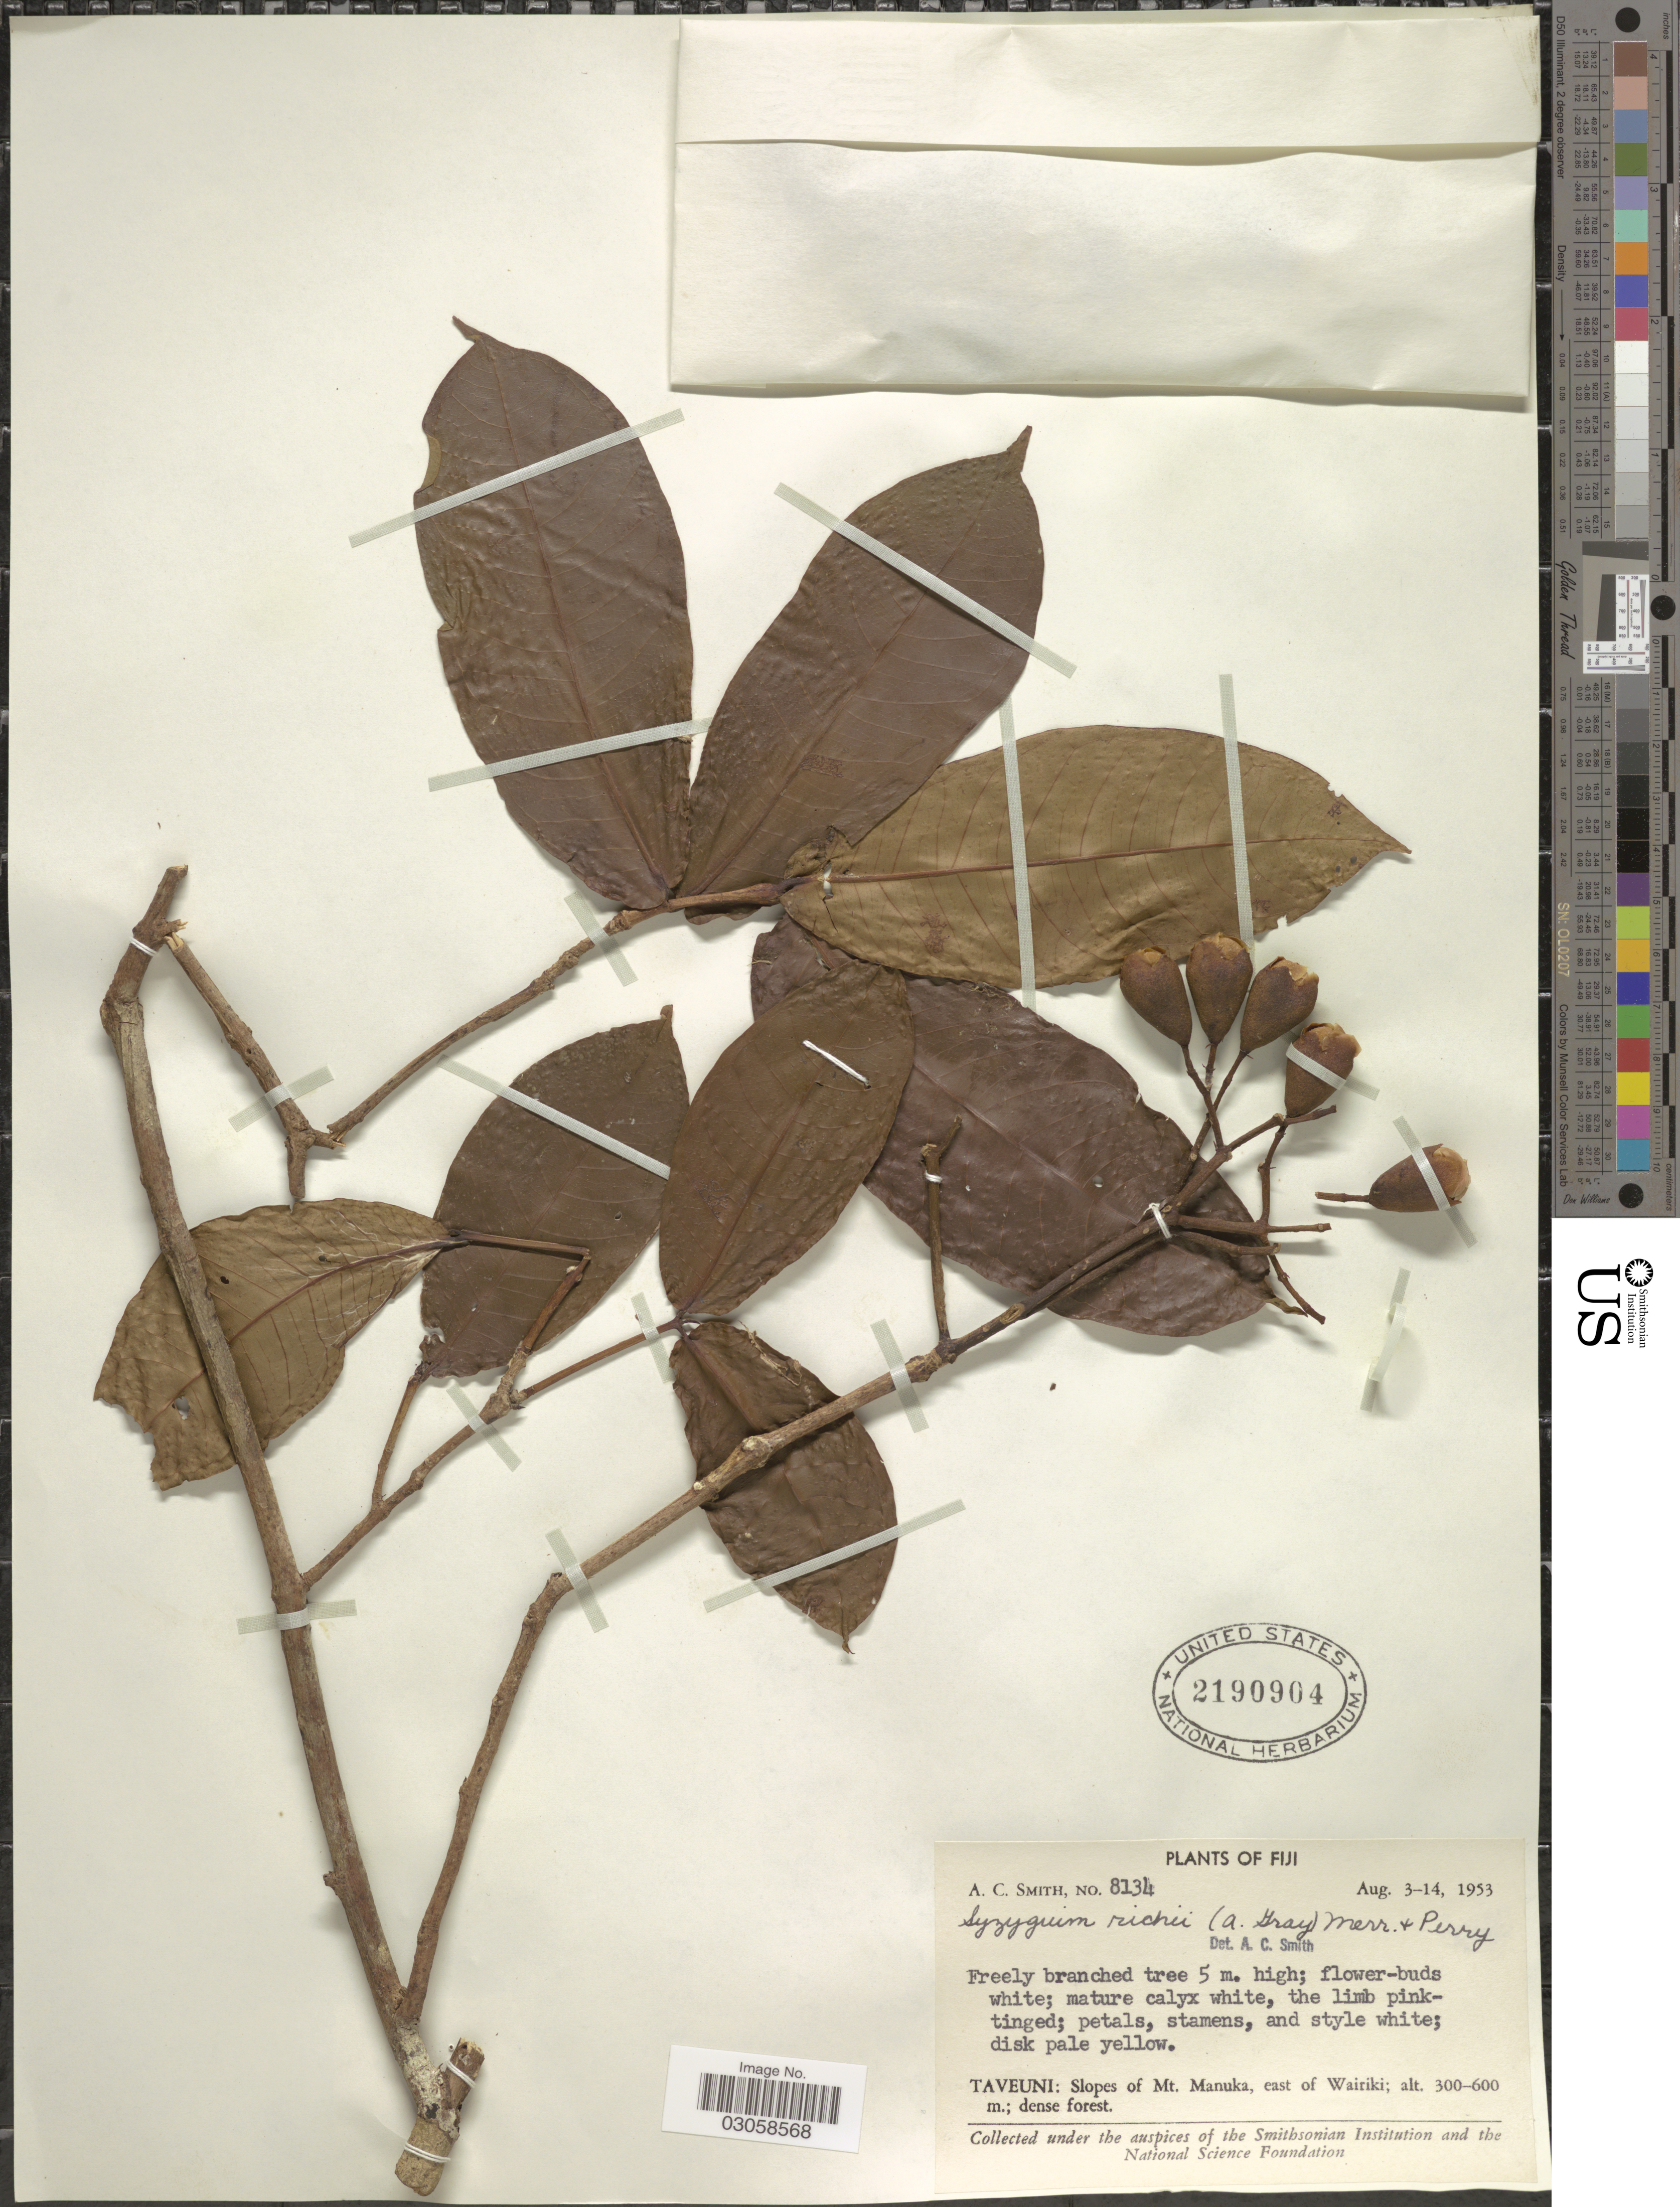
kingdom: Plantae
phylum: Tracheophyta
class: Magnoliopsida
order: Myrtales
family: Myrtaceae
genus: Syzygium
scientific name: Syzygium richii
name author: (A. Gray) Merr. & L.M. Perry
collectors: A. C. Smith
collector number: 8134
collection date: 1953-08-03/1953-08-14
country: Fiji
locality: Taveuni: Slopes of Mt. Manuka, east of Wairiki.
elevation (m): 300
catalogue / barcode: US 2190904